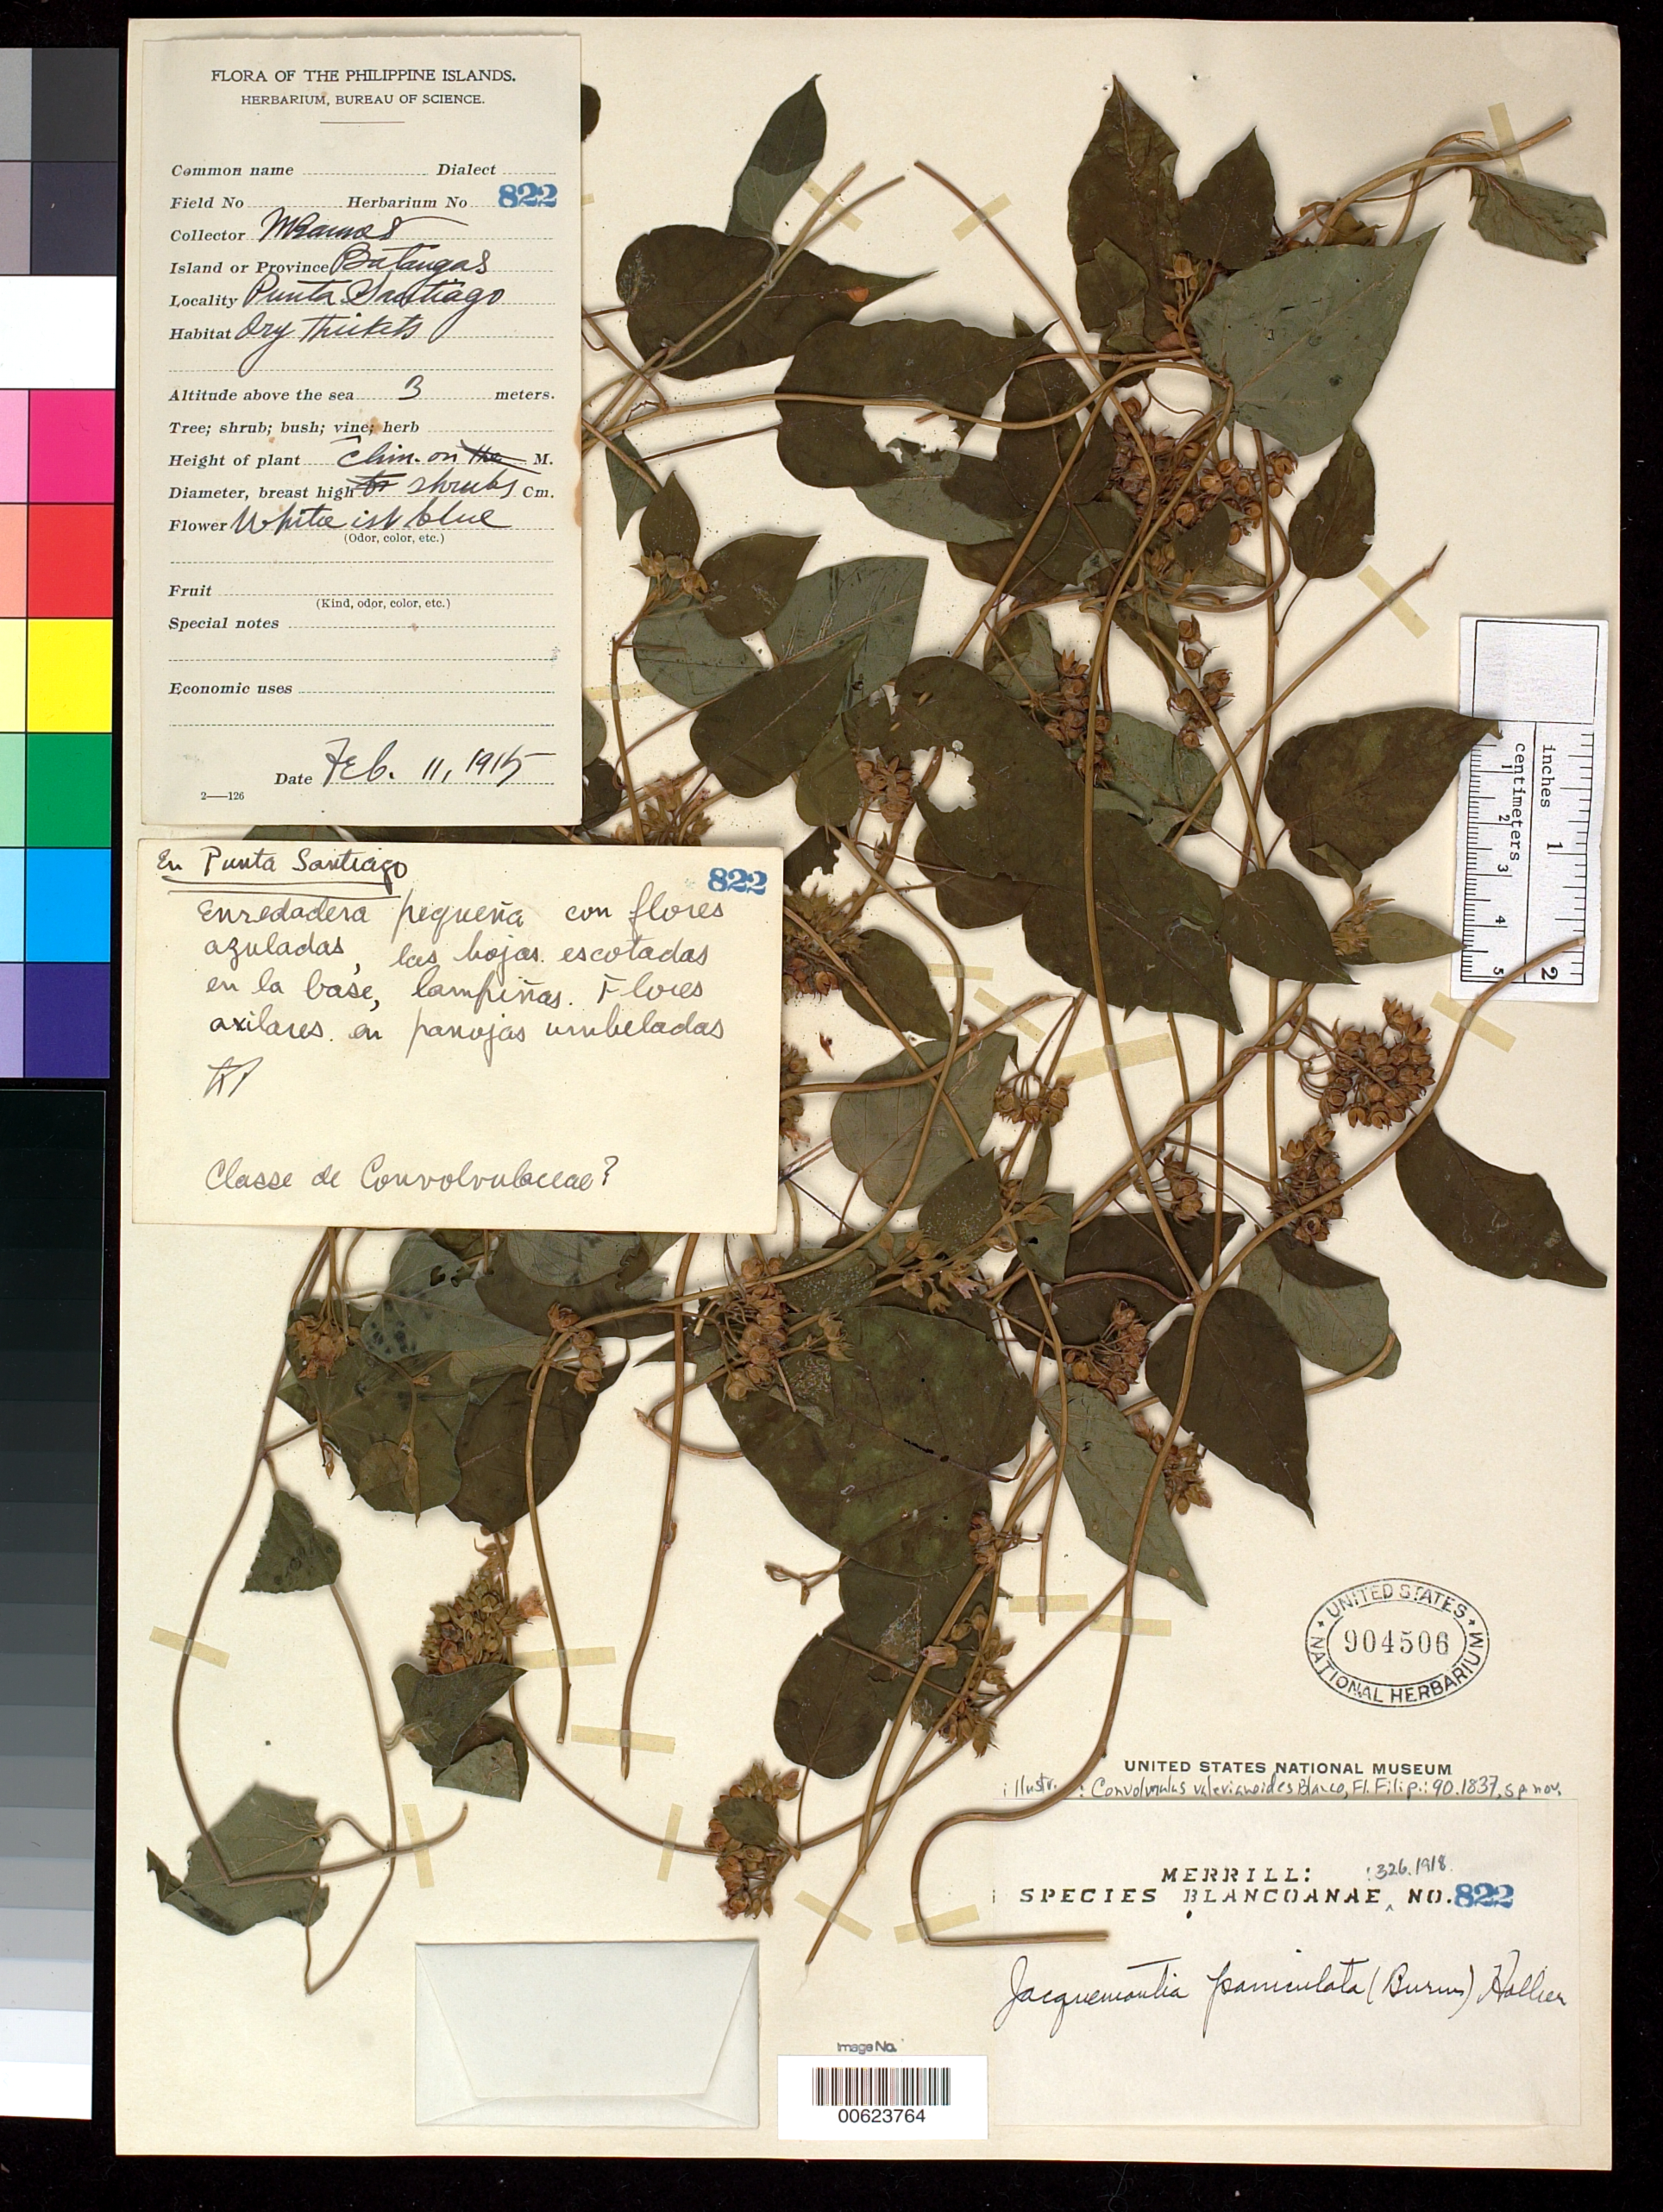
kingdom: Plantae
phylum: Tracheophyta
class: Magnoliopsida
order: Solanales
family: Convolvulaceae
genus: Convolvulus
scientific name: Convolvulus valerianoides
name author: Blanco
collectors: M. Ramos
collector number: Sp. Blancoan. 0822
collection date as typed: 11 Feb 1915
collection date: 1915-02-11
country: Philippines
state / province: Calabarzon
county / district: Batangas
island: Luzon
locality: Punta santiago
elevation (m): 3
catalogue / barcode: US 904506